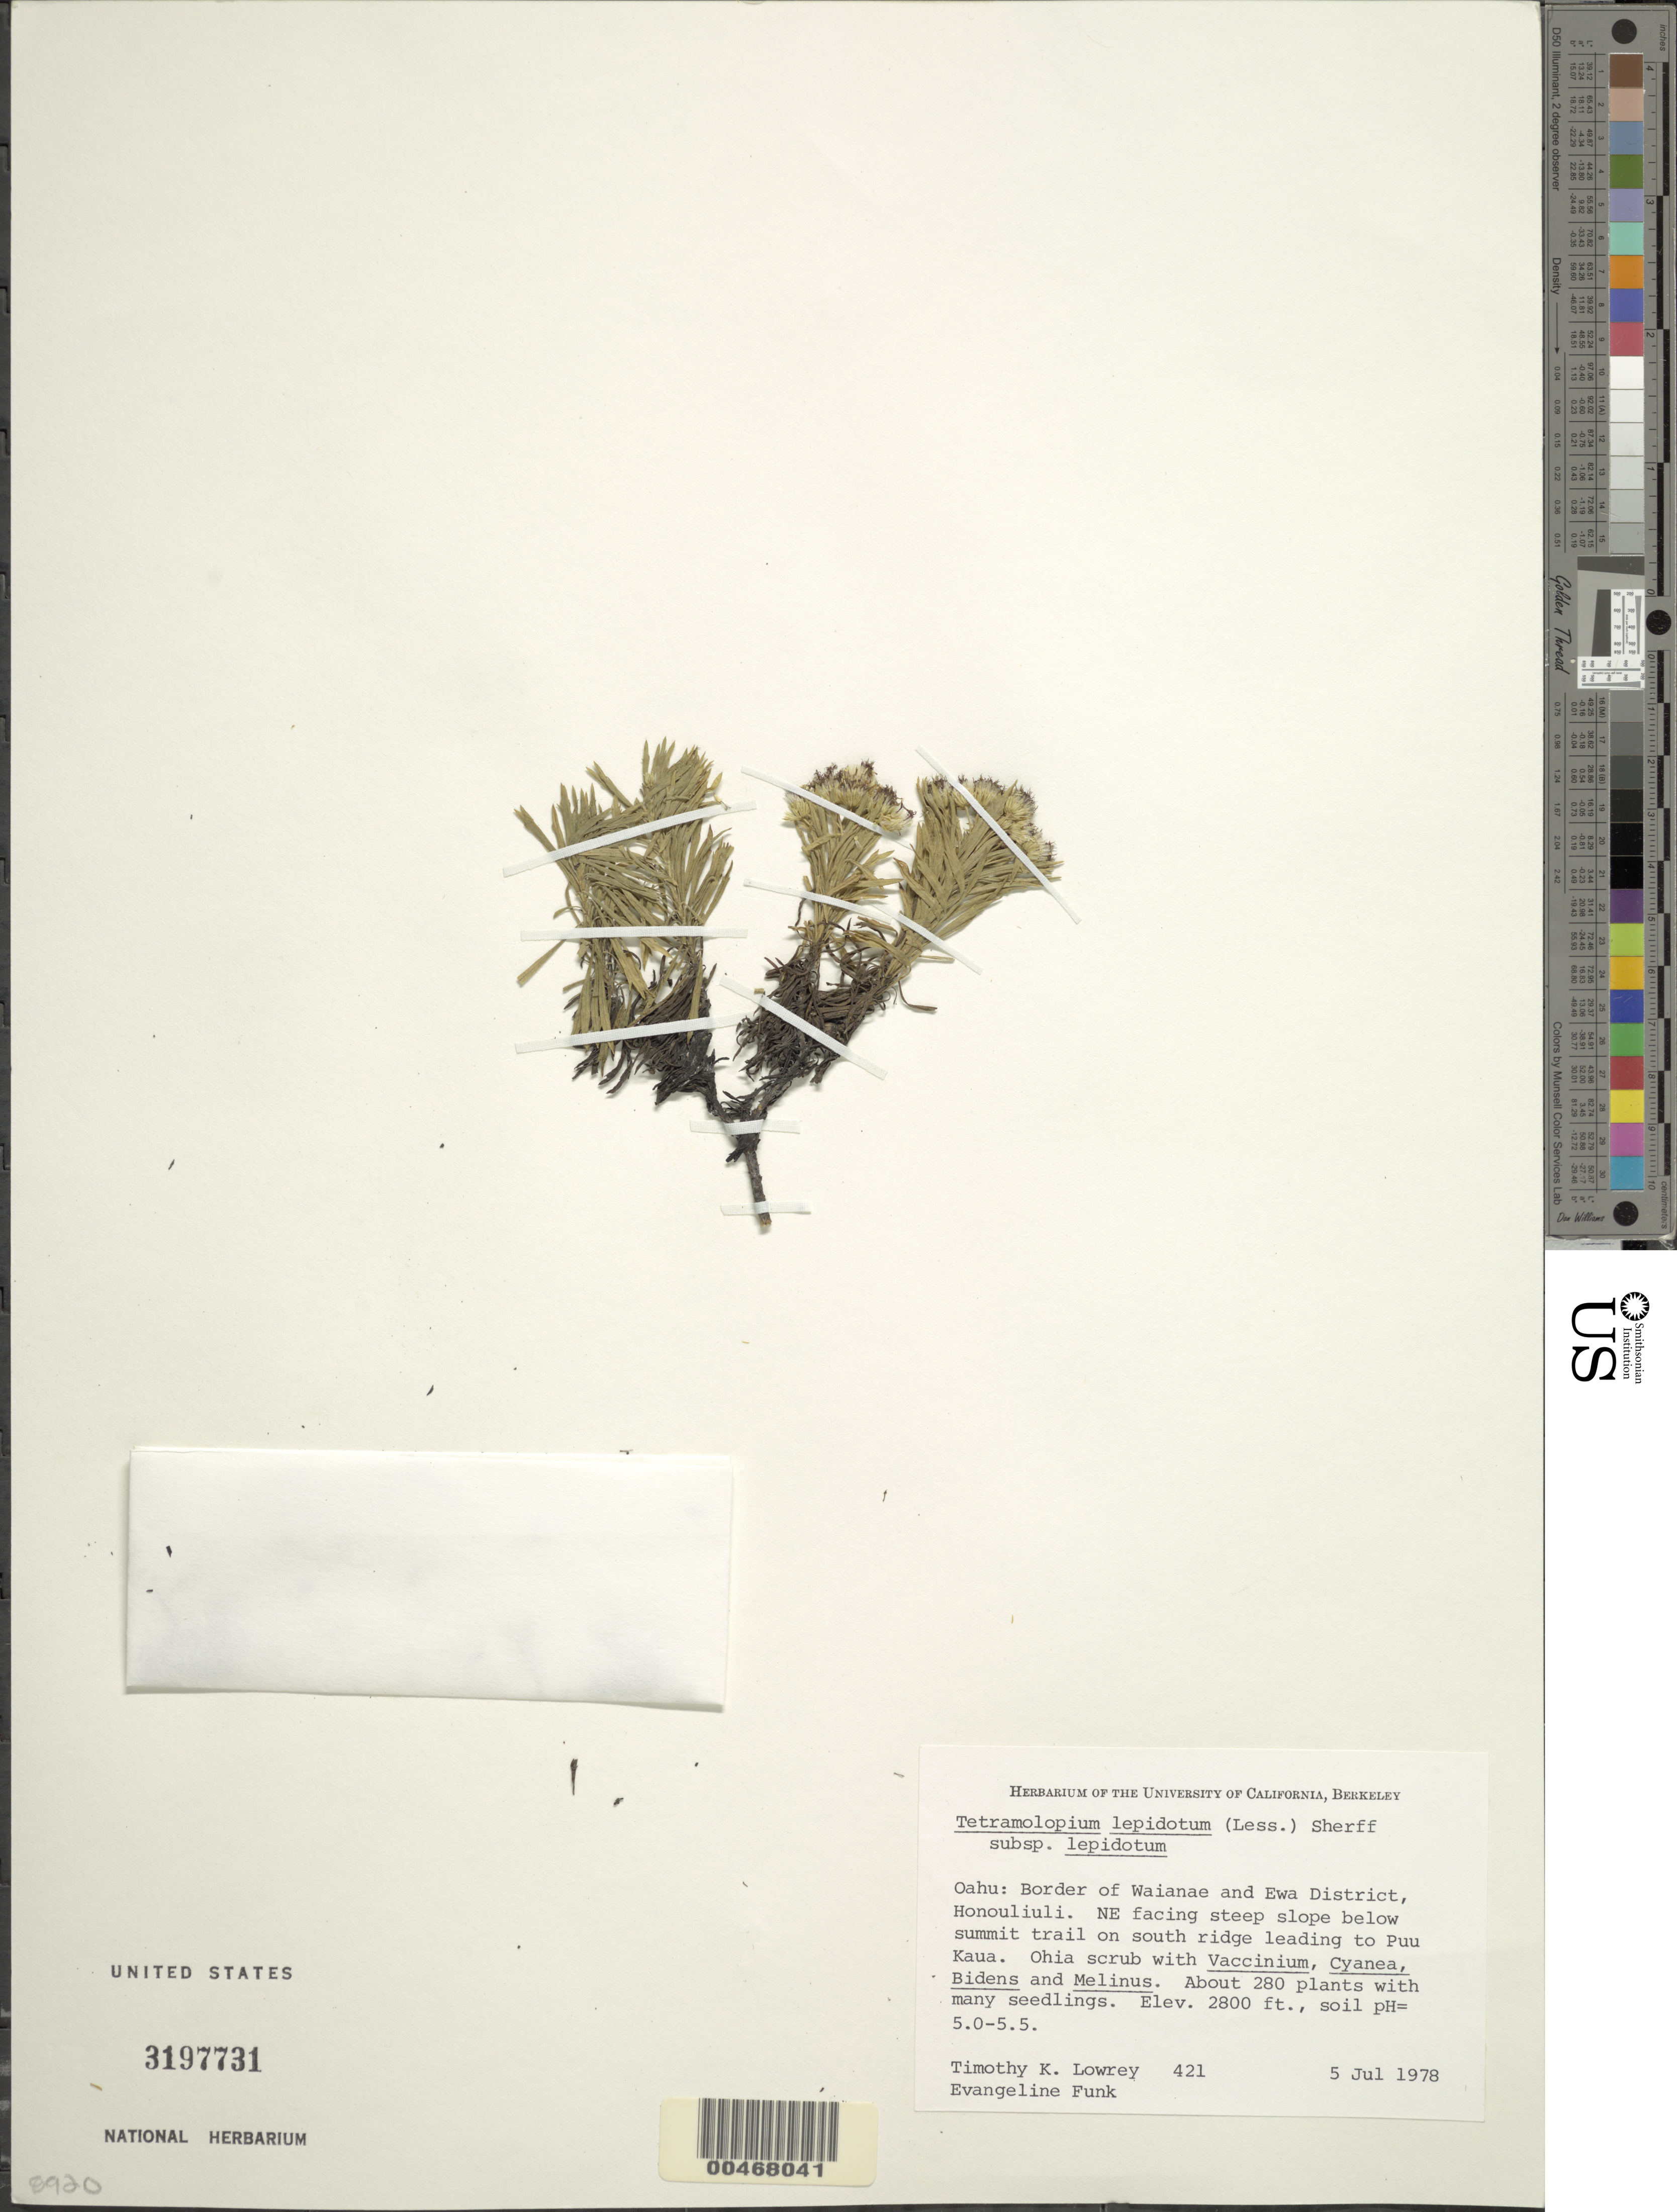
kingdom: Plantae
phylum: Tracheophyta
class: Magnoliopsida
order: Asterales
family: Asteraceae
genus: Tetramolopium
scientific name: Tetramolopium lepidotum subsp. lepidotum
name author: (Less.) Sherff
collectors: T. K. Lowrey & E. Funk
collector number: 421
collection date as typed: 5 Jul 1978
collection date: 1978-07-05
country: United States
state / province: Hawaii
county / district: Honolulu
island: Oahu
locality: Border of Waianae and Ewa Dist., Honouliuli, NE facing steep slope below summit trail on S ridge leading to Puu Kaua.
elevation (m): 853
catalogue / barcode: US 3197731